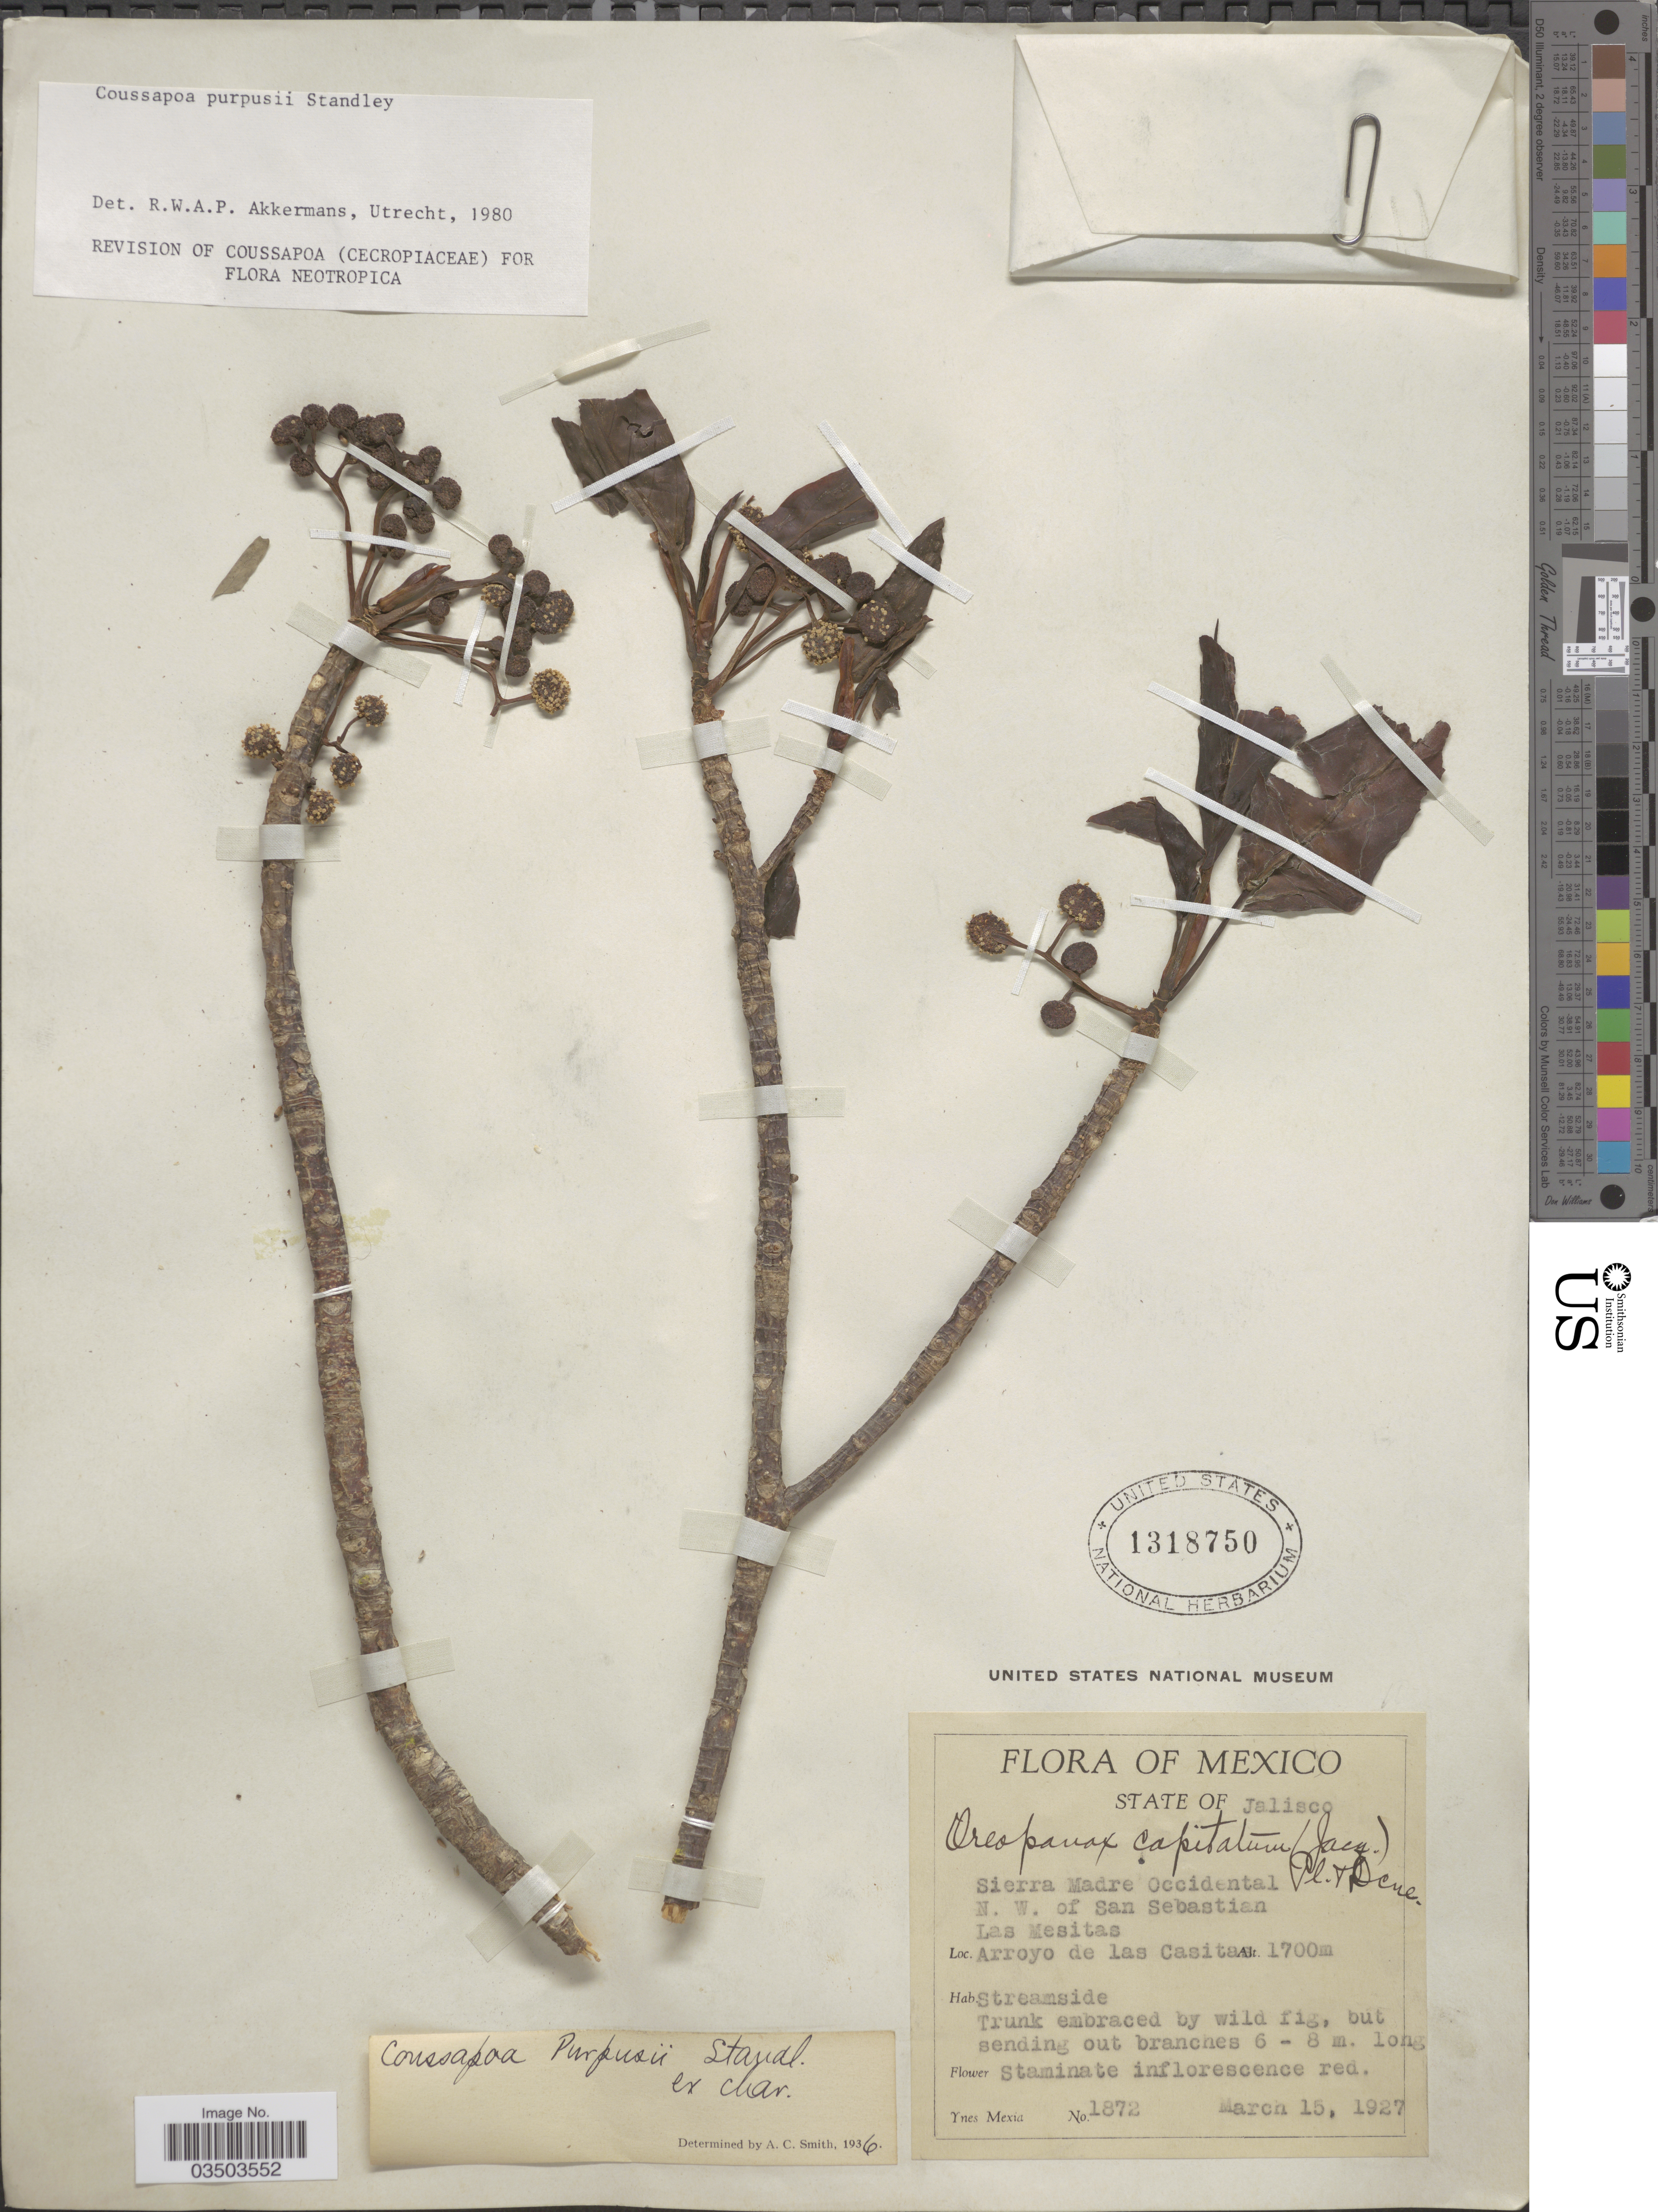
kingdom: Plantae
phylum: Tracheophyta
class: Magnoliopsida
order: Rosales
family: Urticaceae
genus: Coussapoa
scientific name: Coussapoa purpusii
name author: Standl.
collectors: Y. Mexia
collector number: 1872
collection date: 1927-03-15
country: Mexico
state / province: Jalisco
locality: Sierra Madre Occidental. N. W. of San Sebastian. Las Mesitas. Arroyo de las Casitas.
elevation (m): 1700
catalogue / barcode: US 1318750